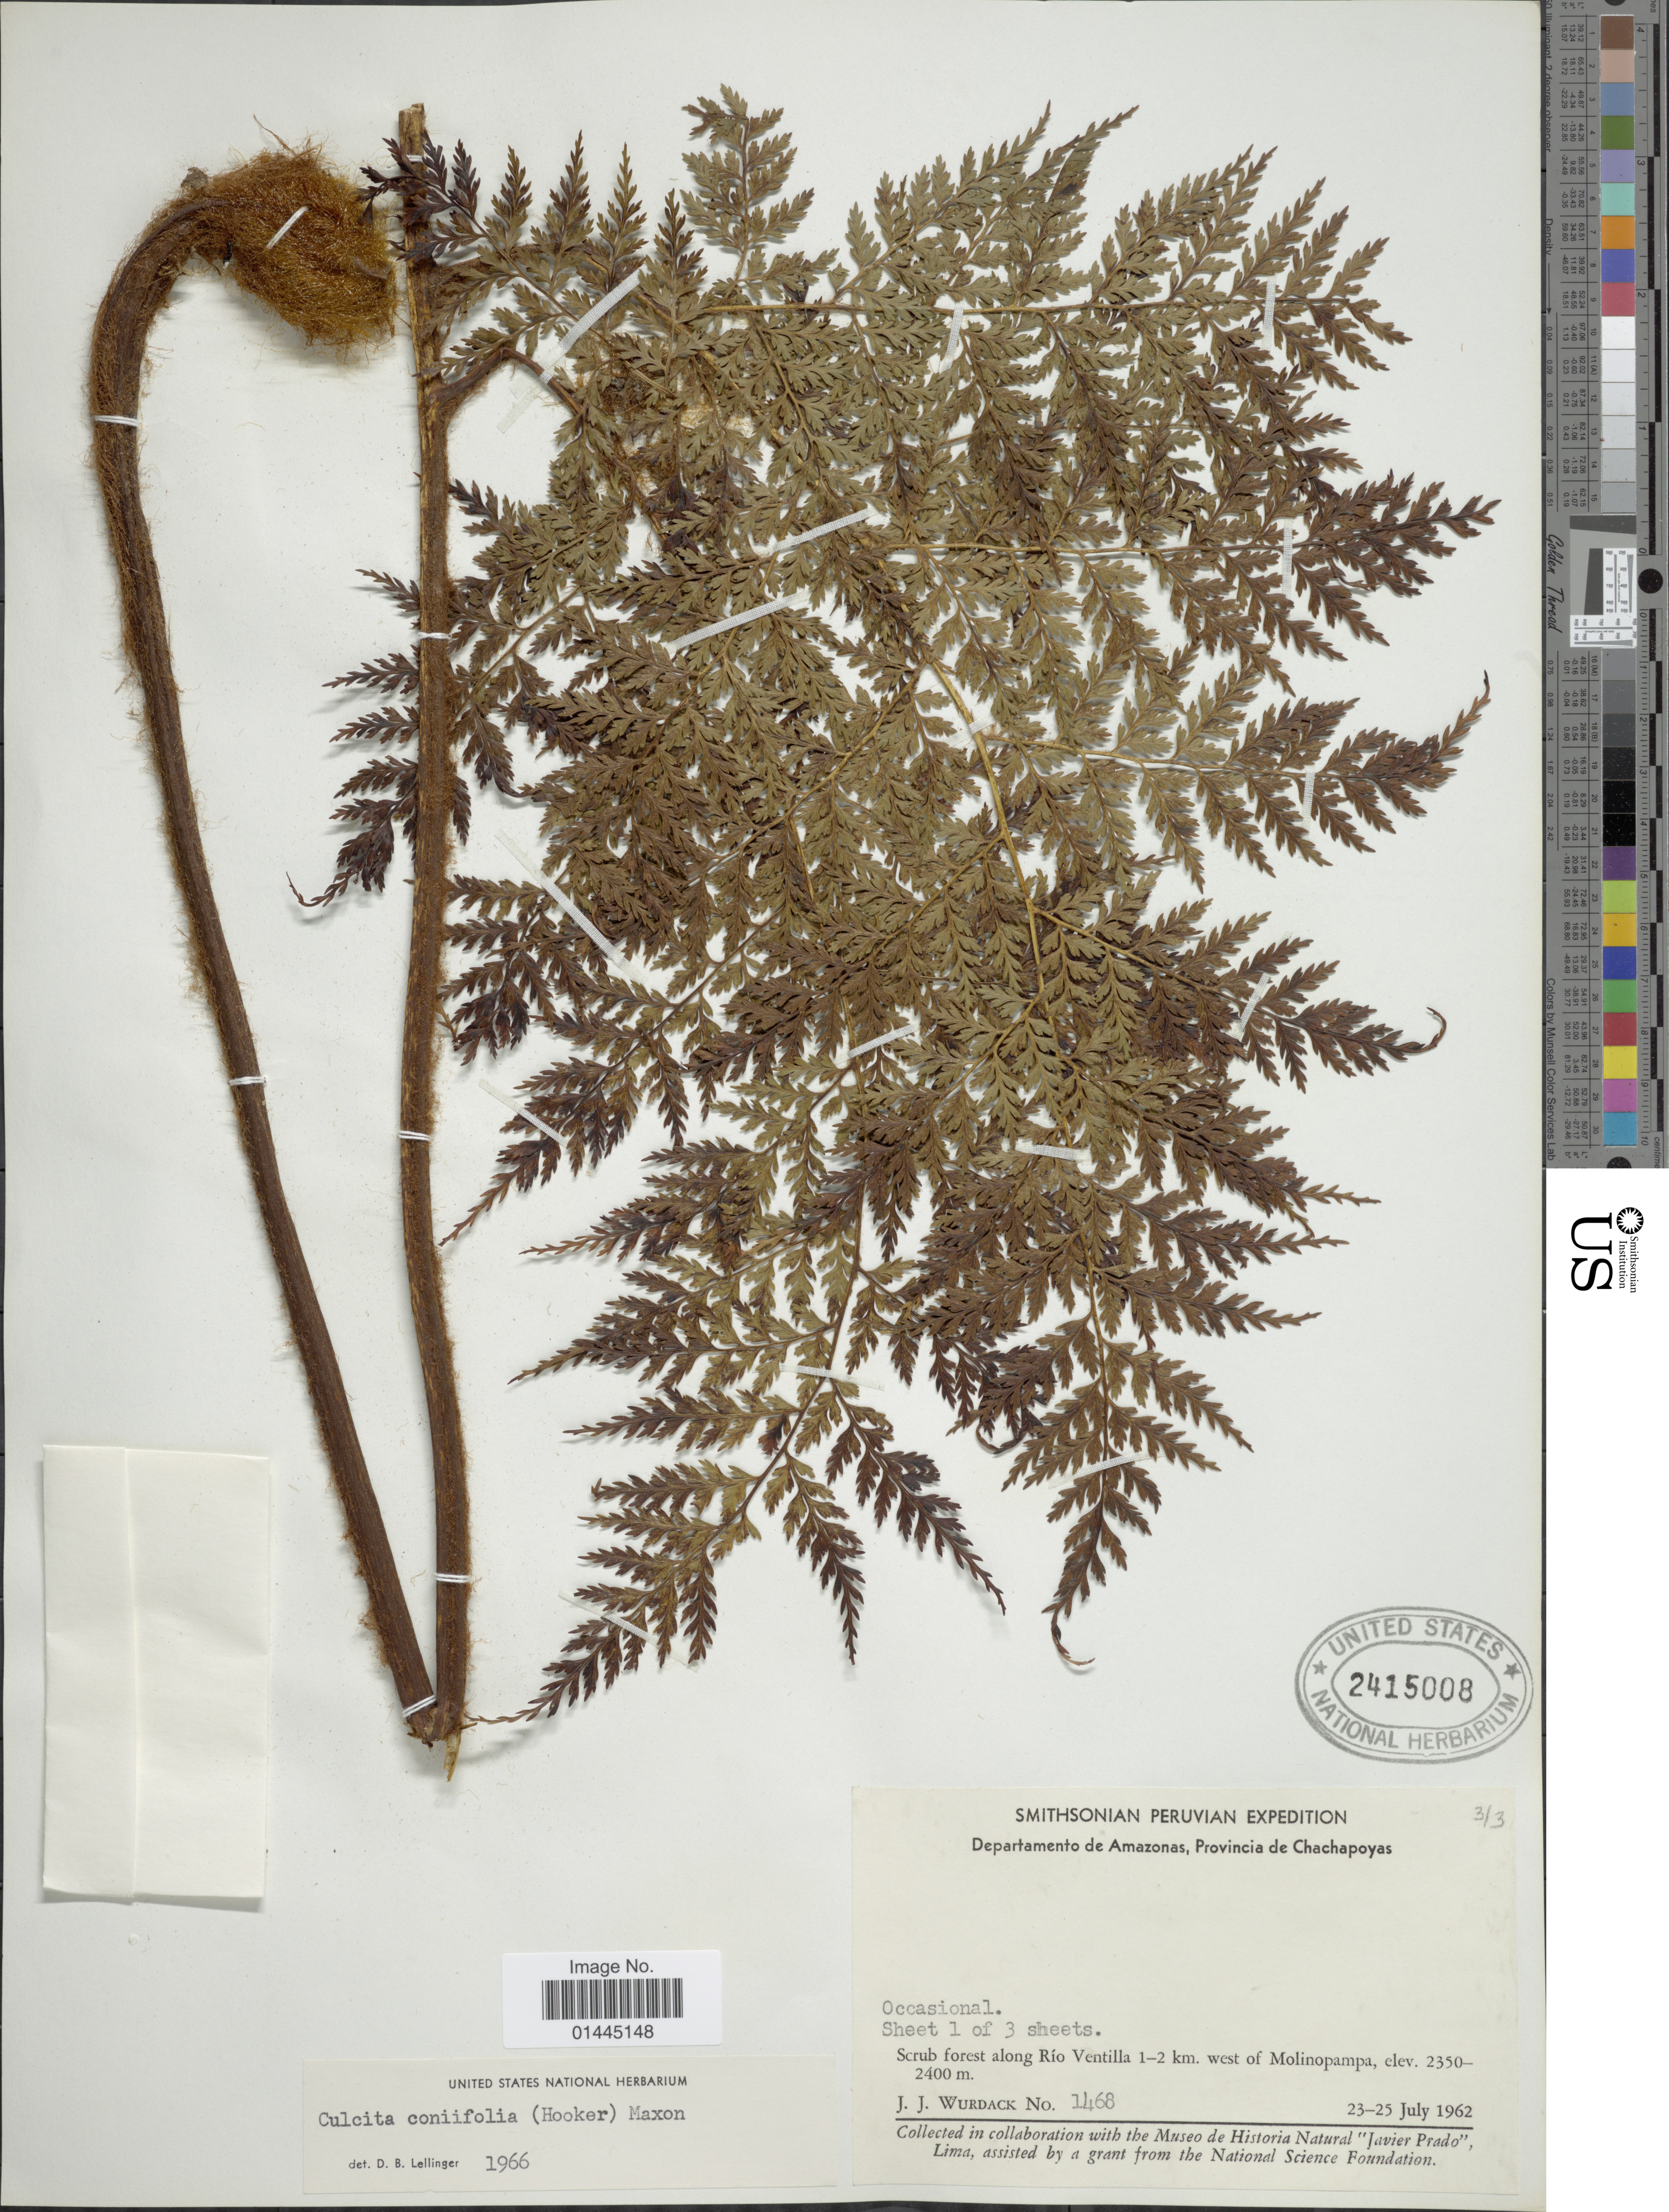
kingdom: Plantae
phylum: Tracheophyta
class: Polypodiopsida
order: Cyatheales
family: Culcitaceae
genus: Culcita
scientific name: Culcita coniifolia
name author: (Hook.) Maxon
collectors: J. J. Wurdack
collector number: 1468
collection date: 1962-07-23/1962-07-25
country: Peru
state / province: Amazonas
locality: Provincia de Chachapoyas, scrub forest along Rio Ventilla 1-2 km. west of Molinopampa.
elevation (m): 2350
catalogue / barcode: US 2415008